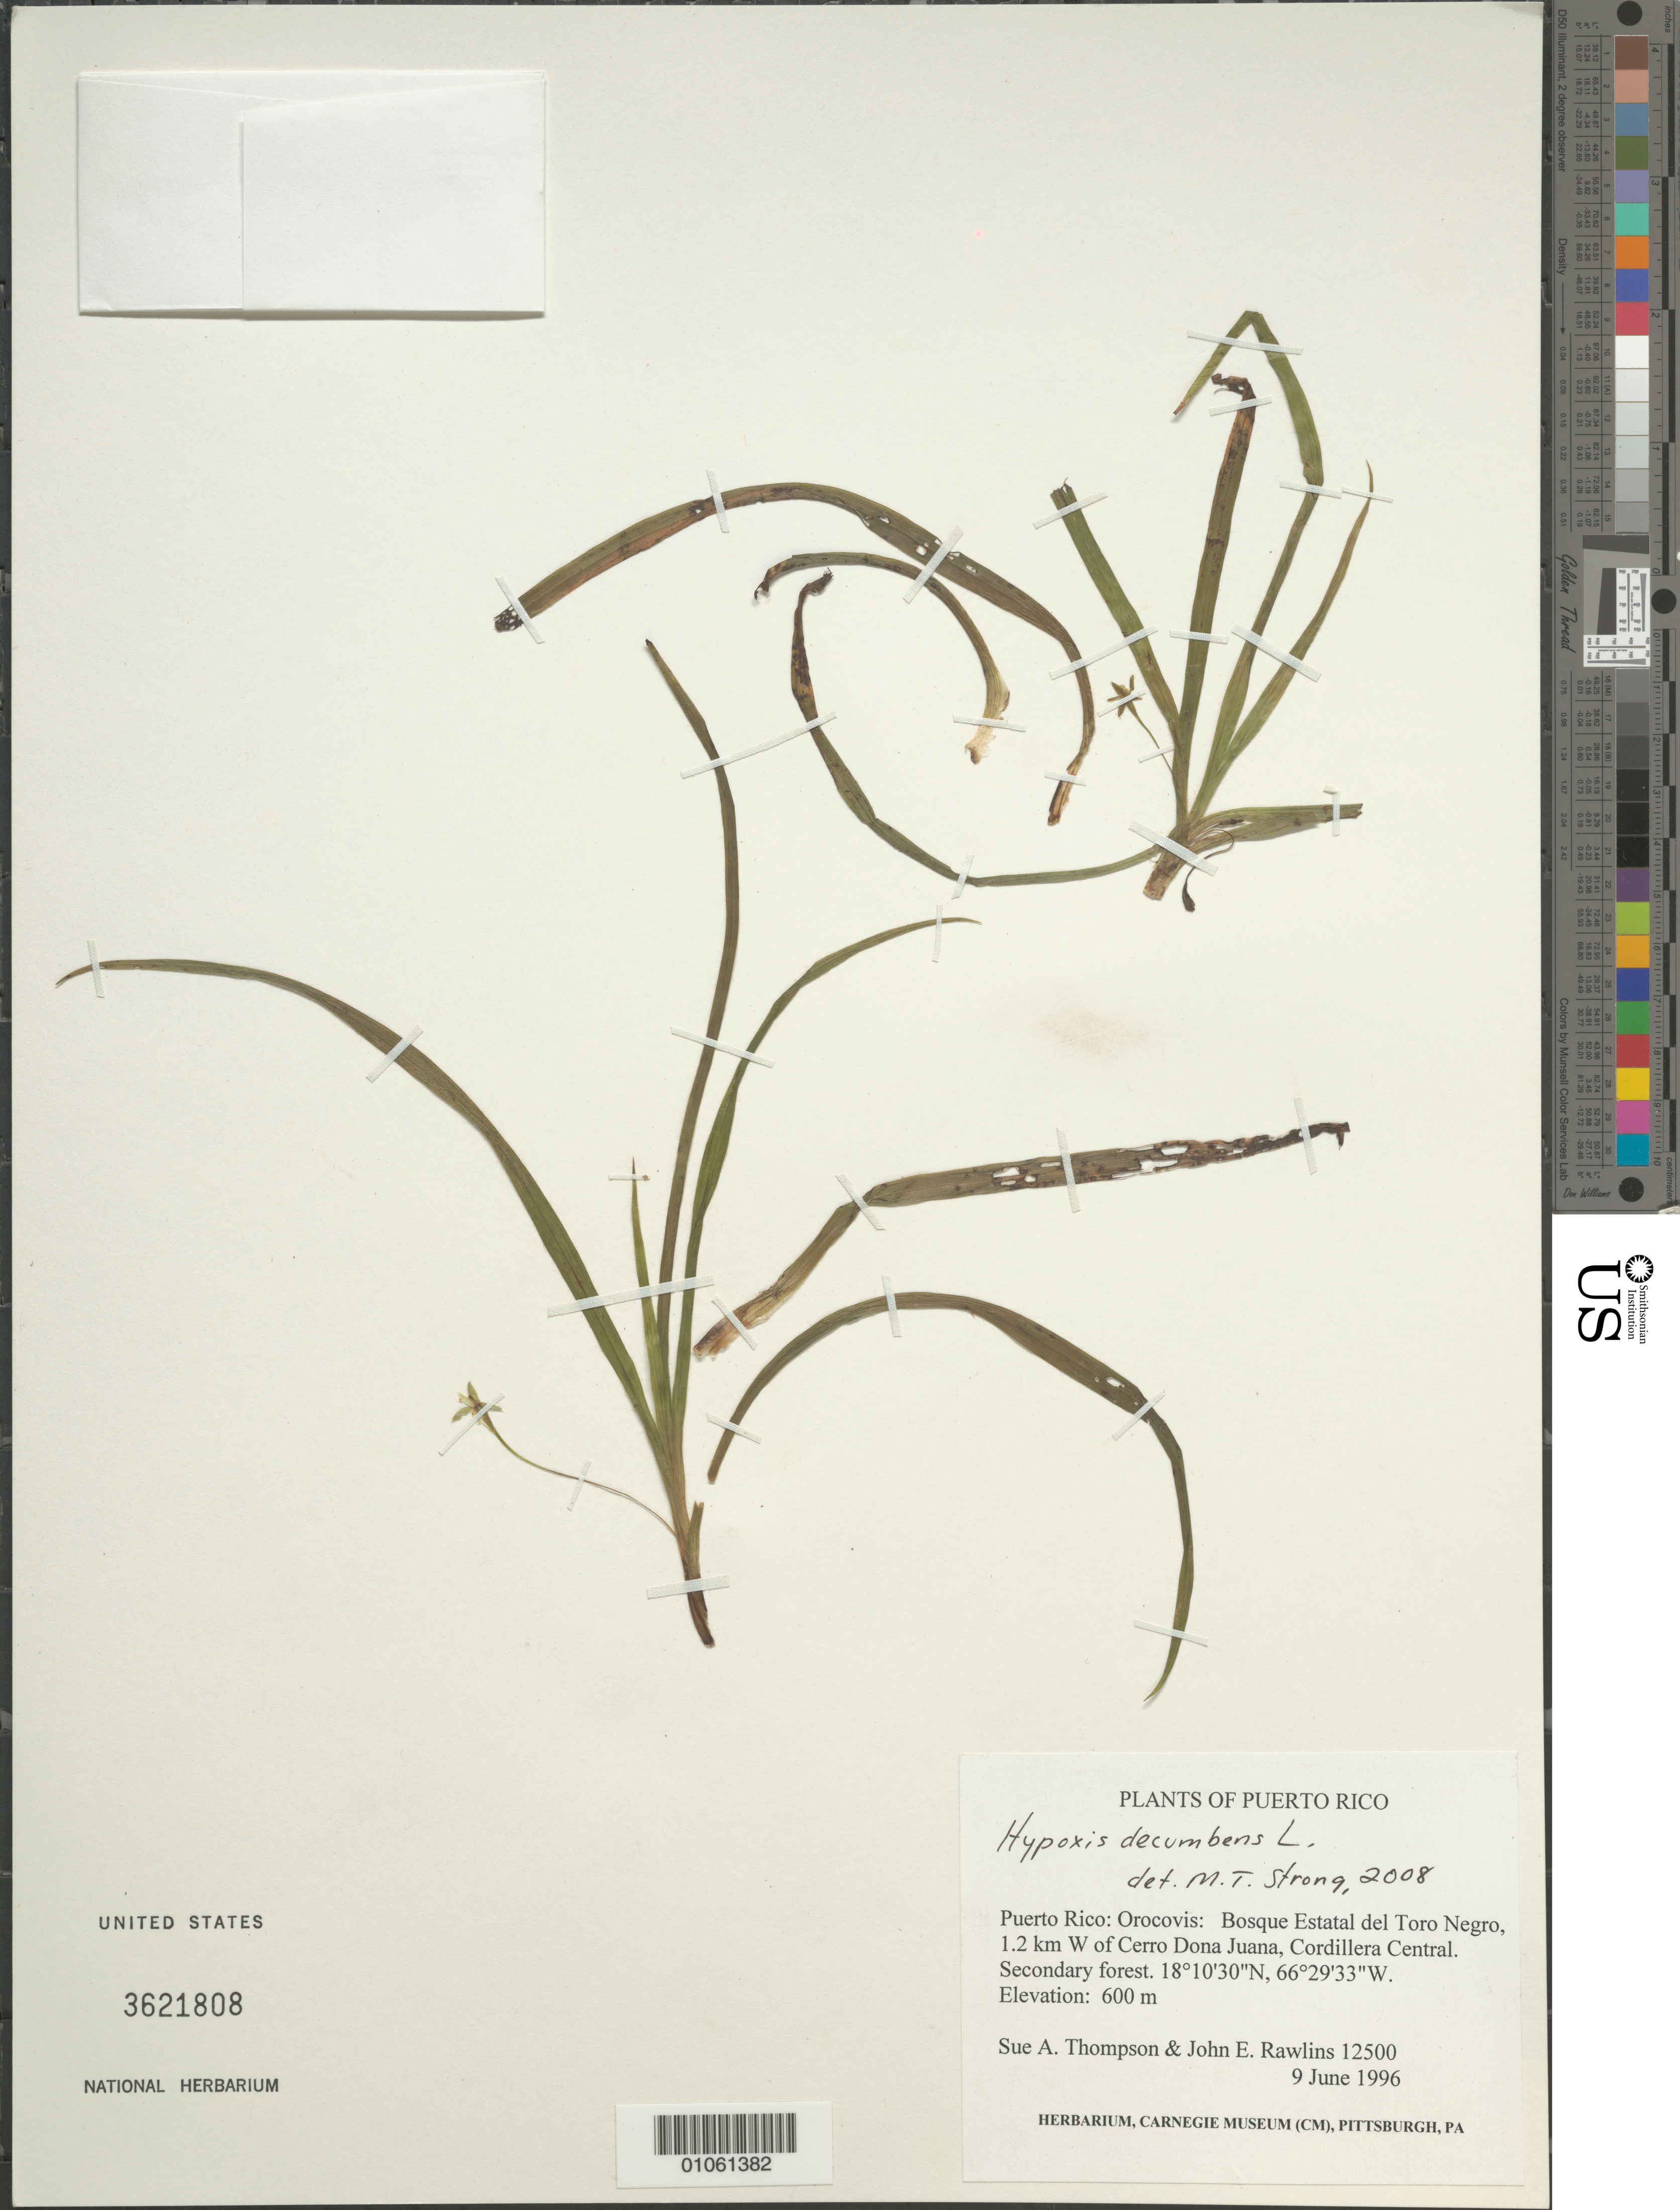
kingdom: Plantae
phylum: Tracheophyta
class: Liliopsida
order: Asparagales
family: Hypoxidaceae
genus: Hypoxis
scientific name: Hypoxis decumbens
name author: L.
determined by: Strong, M. T., (US), Smithsonian Institution - National Museum of Natural History (UNITED STATES)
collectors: S. A. Thompson & J. Rawlins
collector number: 12500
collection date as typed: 09 Jun 1996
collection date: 1996-06-09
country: Puerto Rico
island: Puerto Rico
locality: Orocovis, Bosque Estatal del Toro Negro, 1.2 km W of Cerro Dona Juana, Cordillera Central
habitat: Secondary forest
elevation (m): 600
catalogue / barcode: US 3621808